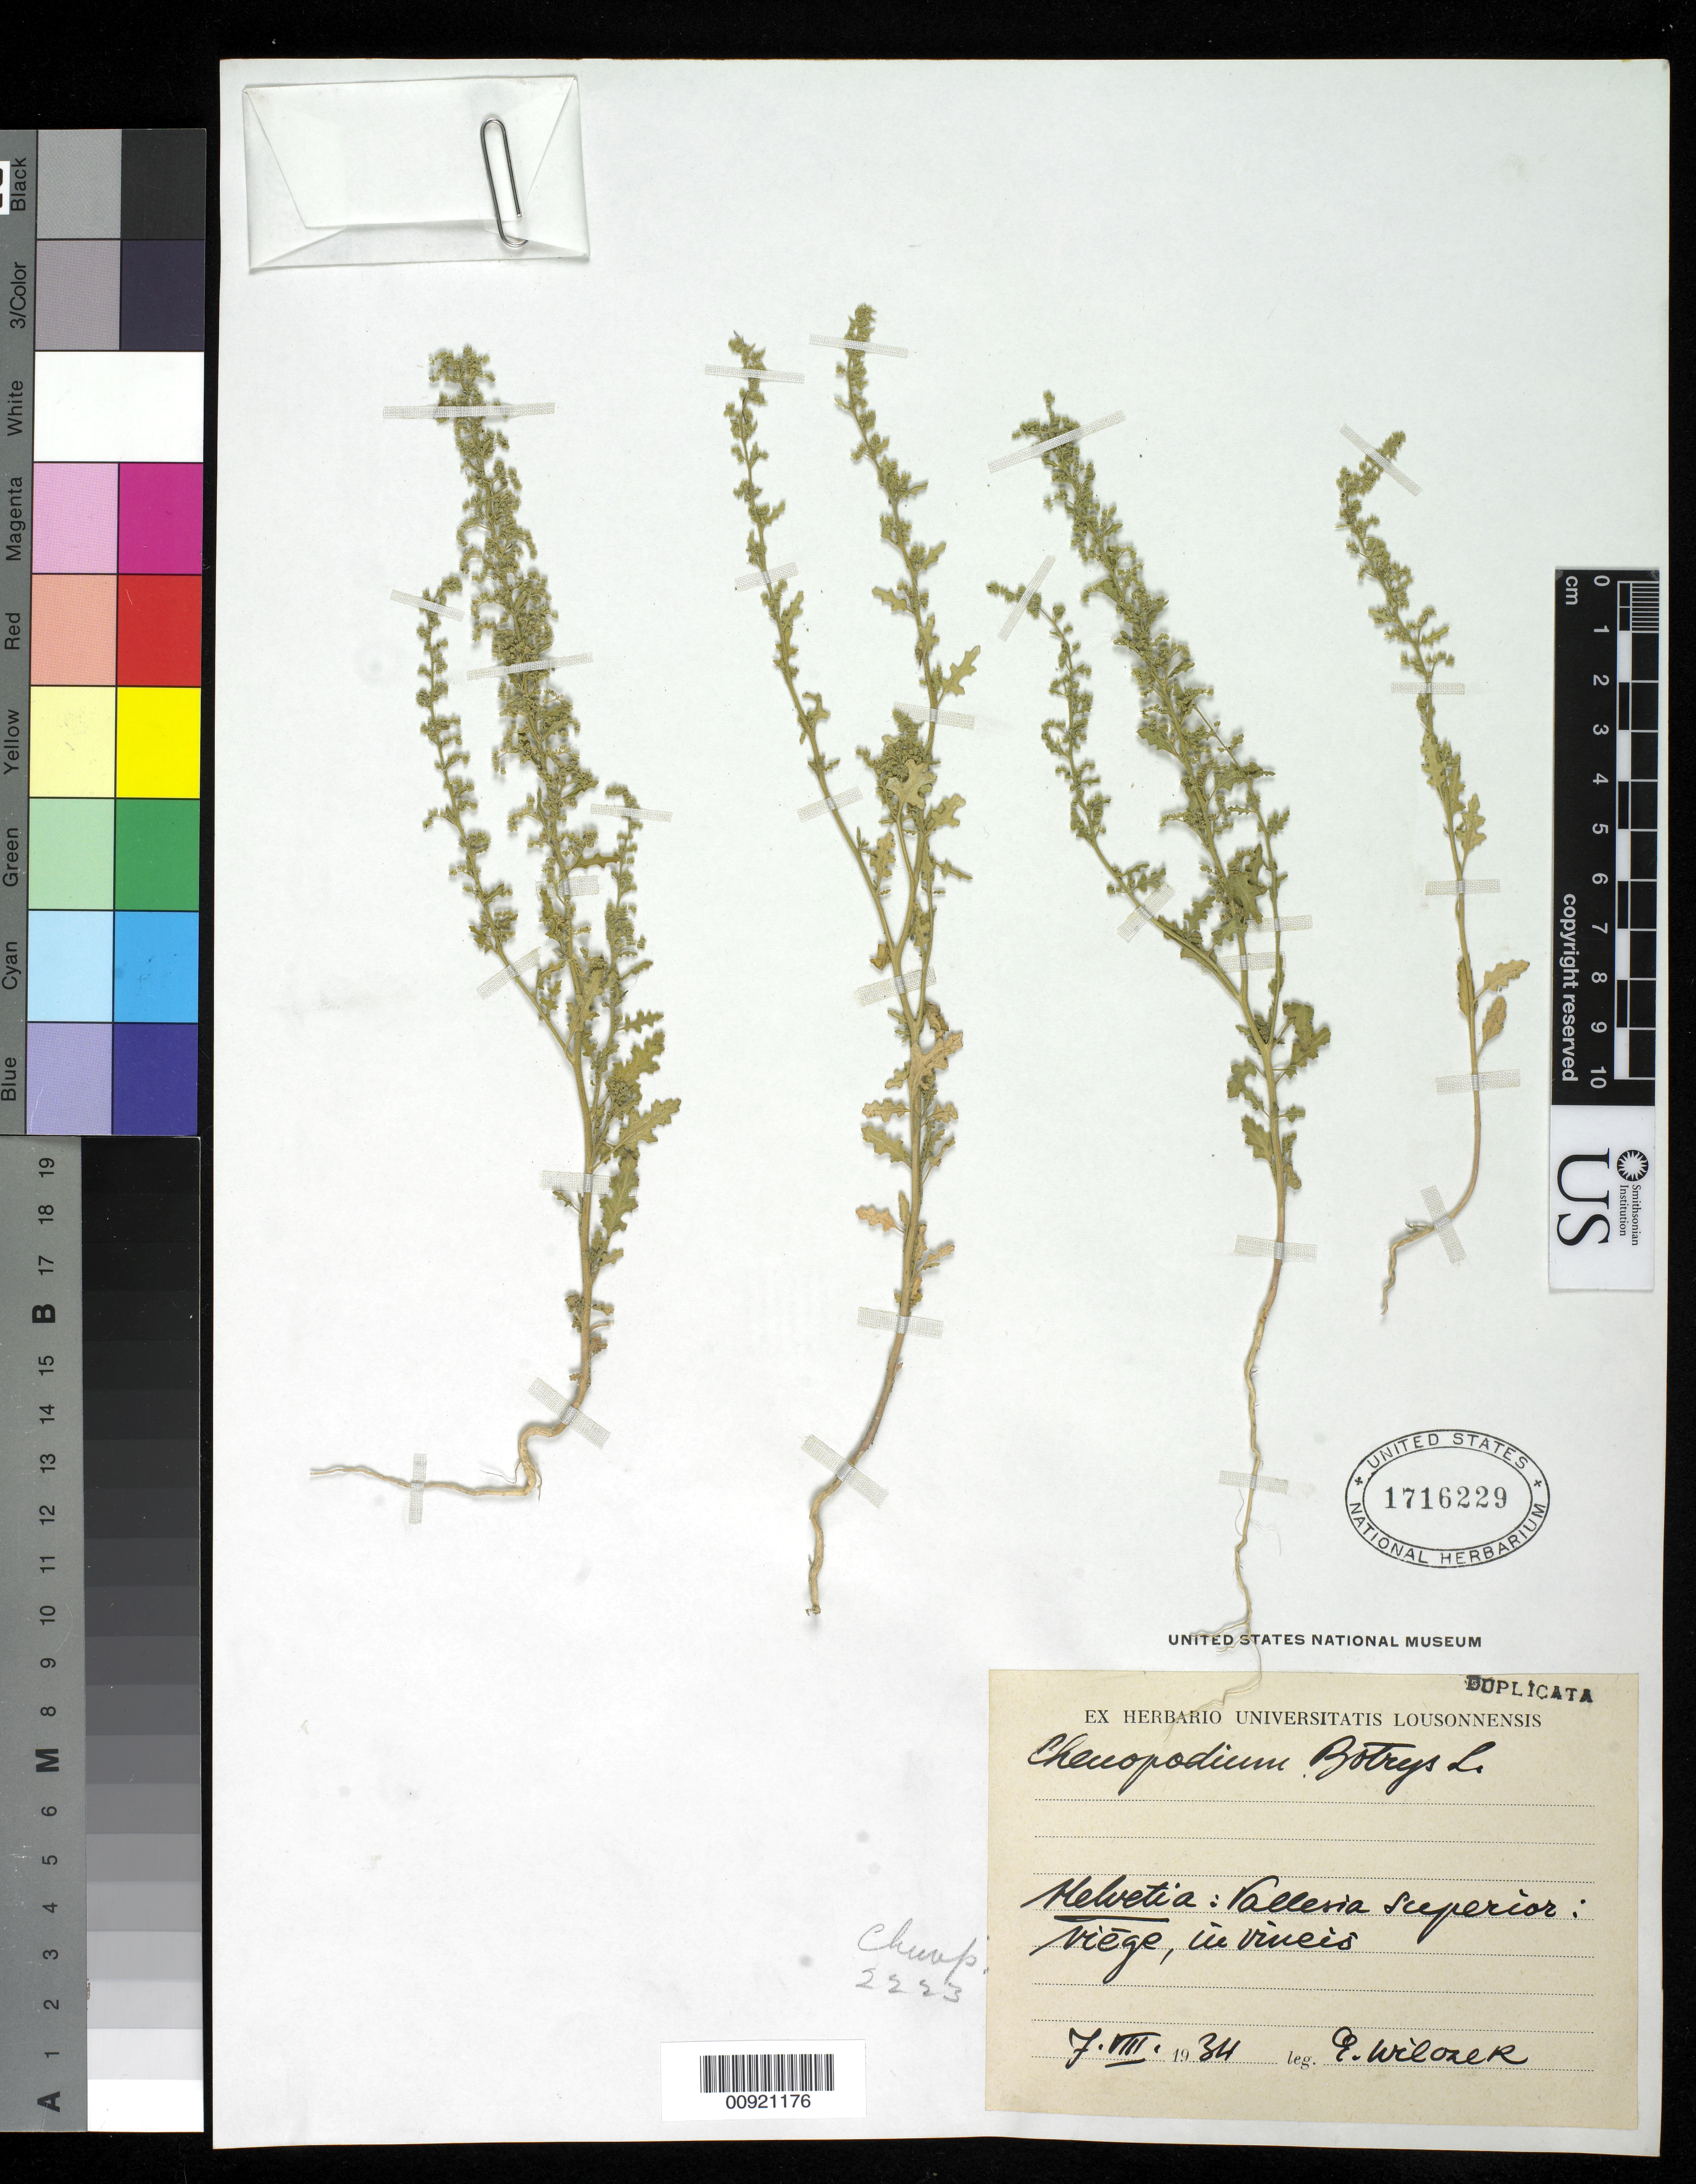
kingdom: Plantae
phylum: Tracheophyta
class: Magnoliopsida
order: Caryophyllales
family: Amaranthaceae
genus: Chenopodium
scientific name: Chenopodium botrys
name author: L.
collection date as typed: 07 Aug 1934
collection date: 1934-08-07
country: Switzerland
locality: Helvetia: Vallenia superior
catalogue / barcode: US 1716229